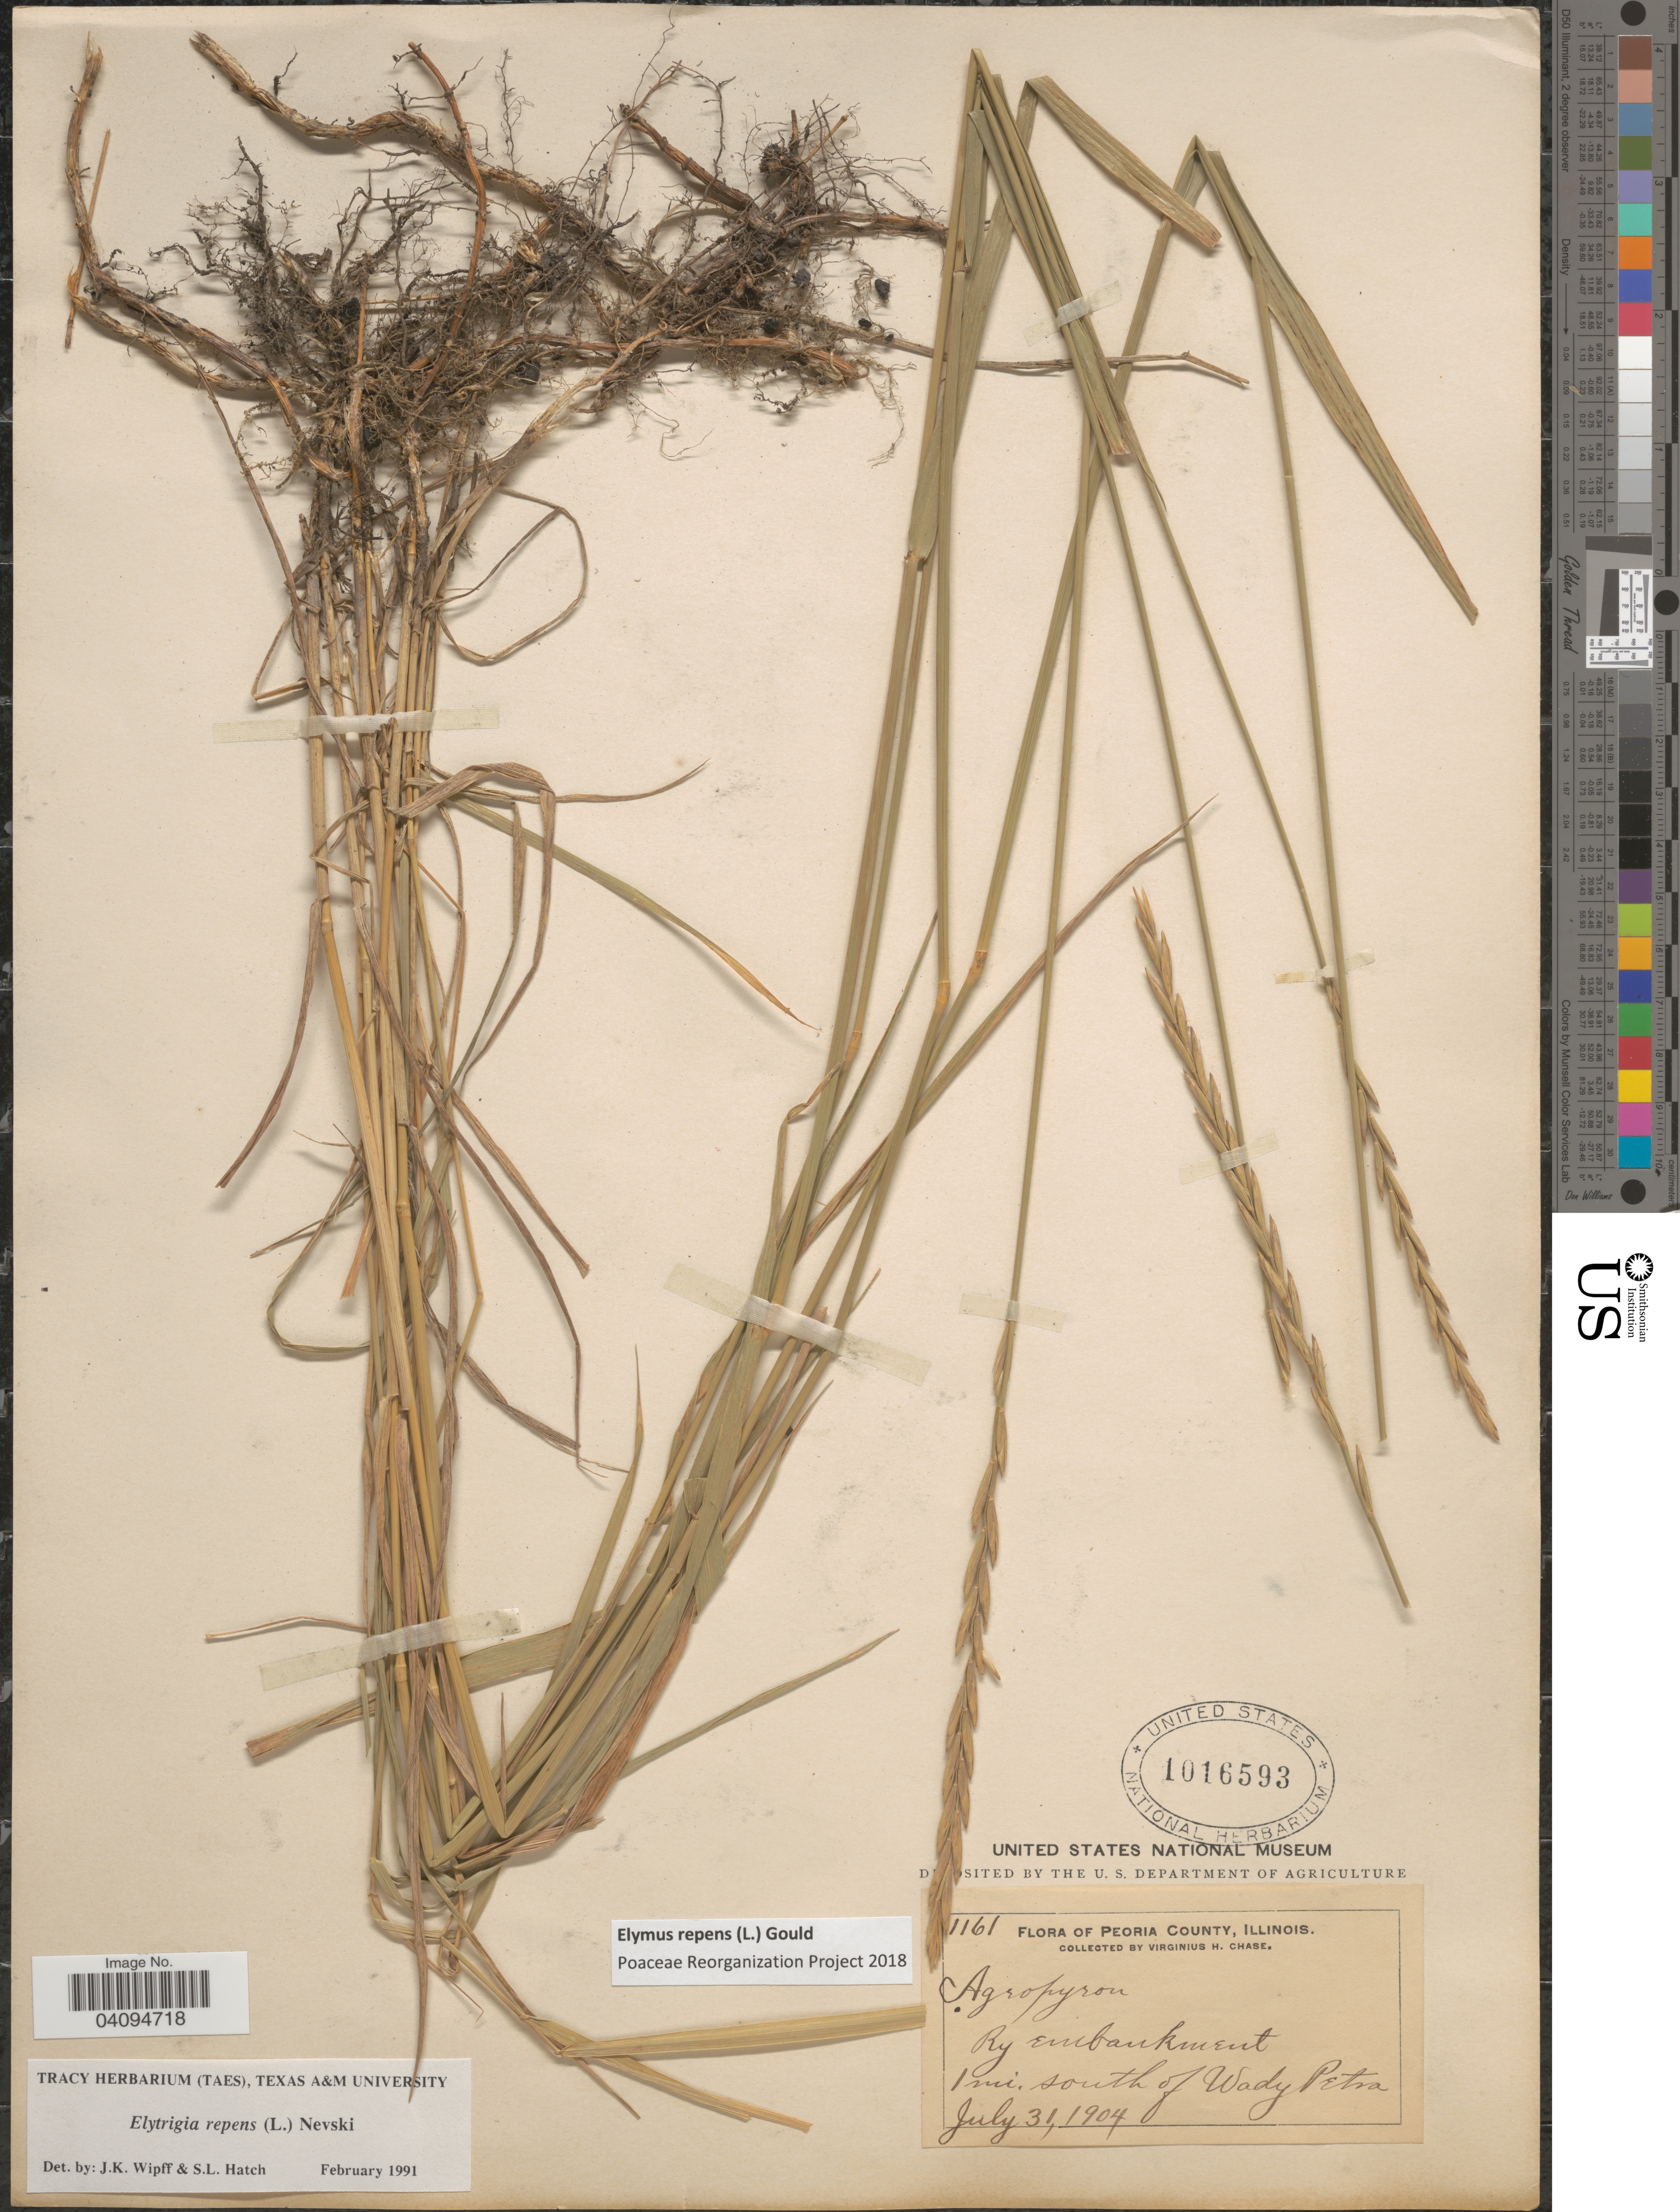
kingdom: Plantae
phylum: Tracheophyta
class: Liliopsida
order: Poales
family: Poaceae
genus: Elymus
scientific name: Elymus repens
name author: (L.) Gould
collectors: V. H. Chase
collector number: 1161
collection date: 1904-07-31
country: United States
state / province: Illinois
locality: Peoria County. 1 mi. south of Wady Petra.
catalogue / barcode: US 1016593